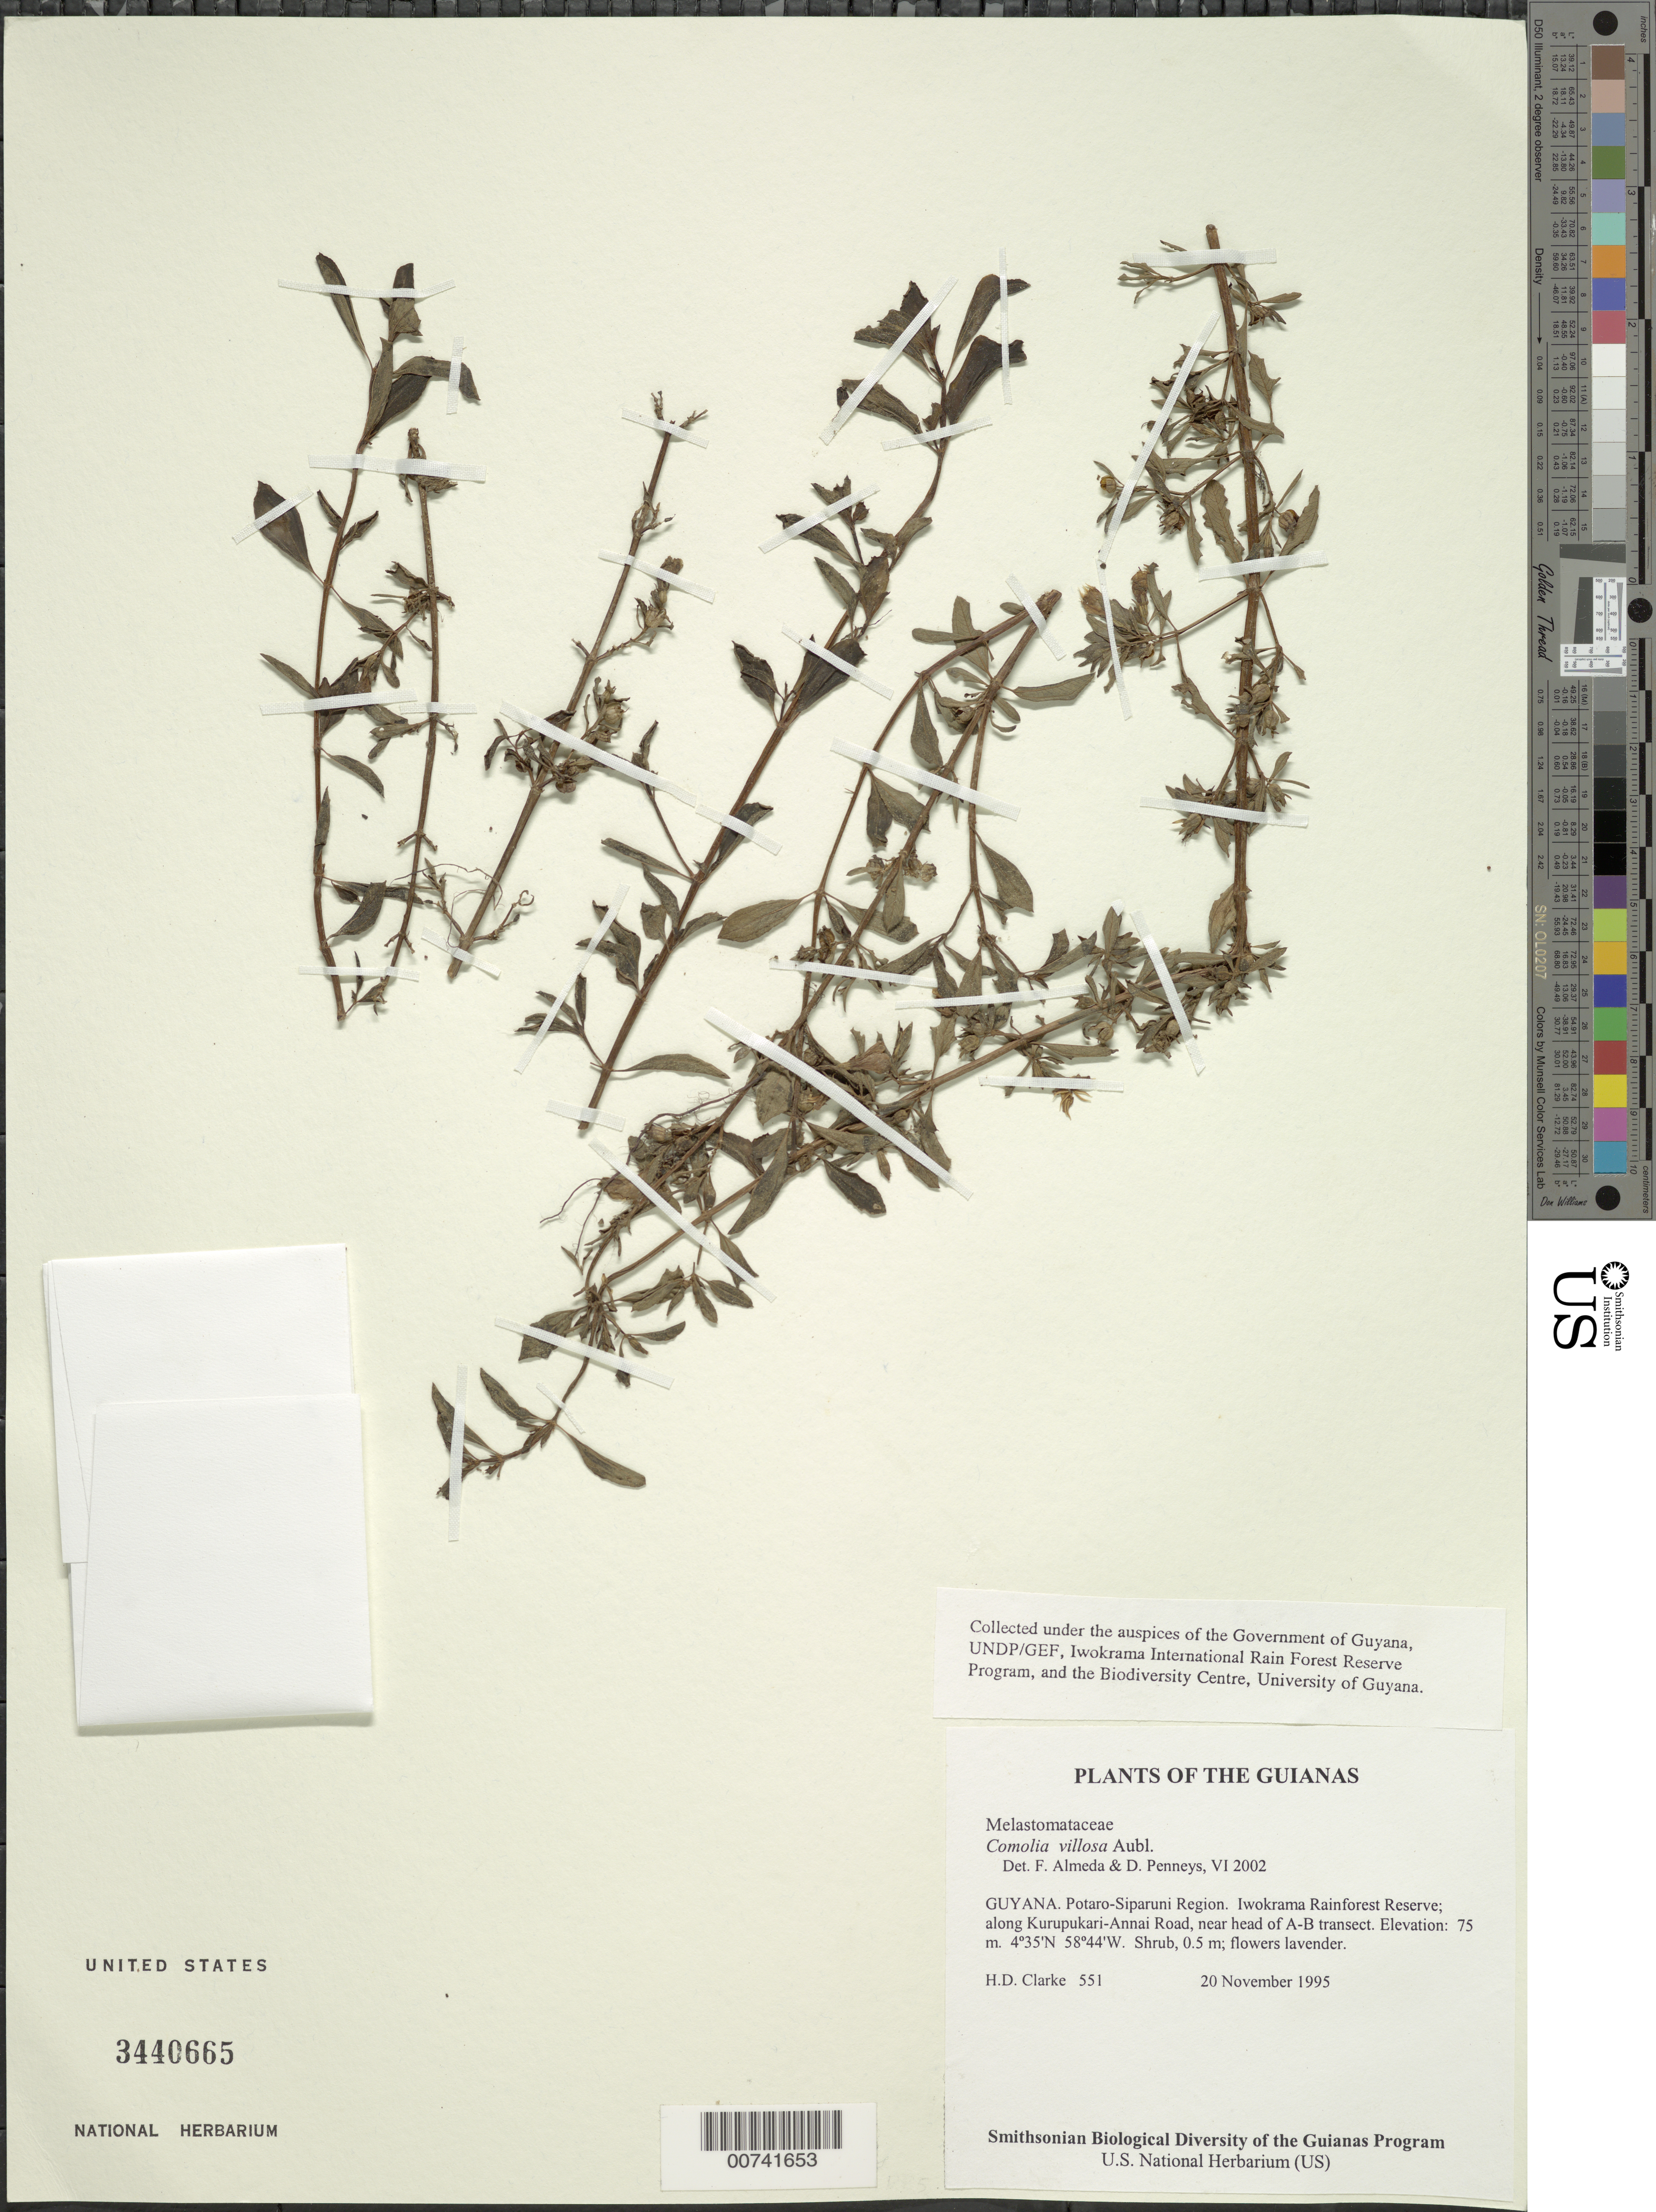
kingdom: Plantae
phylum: Tracheophyta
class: Magnoliopsida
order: Myrtales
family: Melastomataceae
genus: Comolia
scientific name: Comolia lythrarioides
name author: (Steud.) Naudin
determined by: Nunes da Silva, Diego, (RB), Jardim Botanico do Rio de Janeiro - Herbario (BRAZIL)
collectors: H. D. Clarke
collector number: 551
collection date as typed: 20 November 1995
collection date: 1995-11-20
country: Guyana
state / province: Potaro-Siparuni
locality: Iwokrama Rainforest Reserve; along Kurupukari-Annai Road, near head of A-B transect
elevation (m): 75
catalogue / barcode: US 3440665